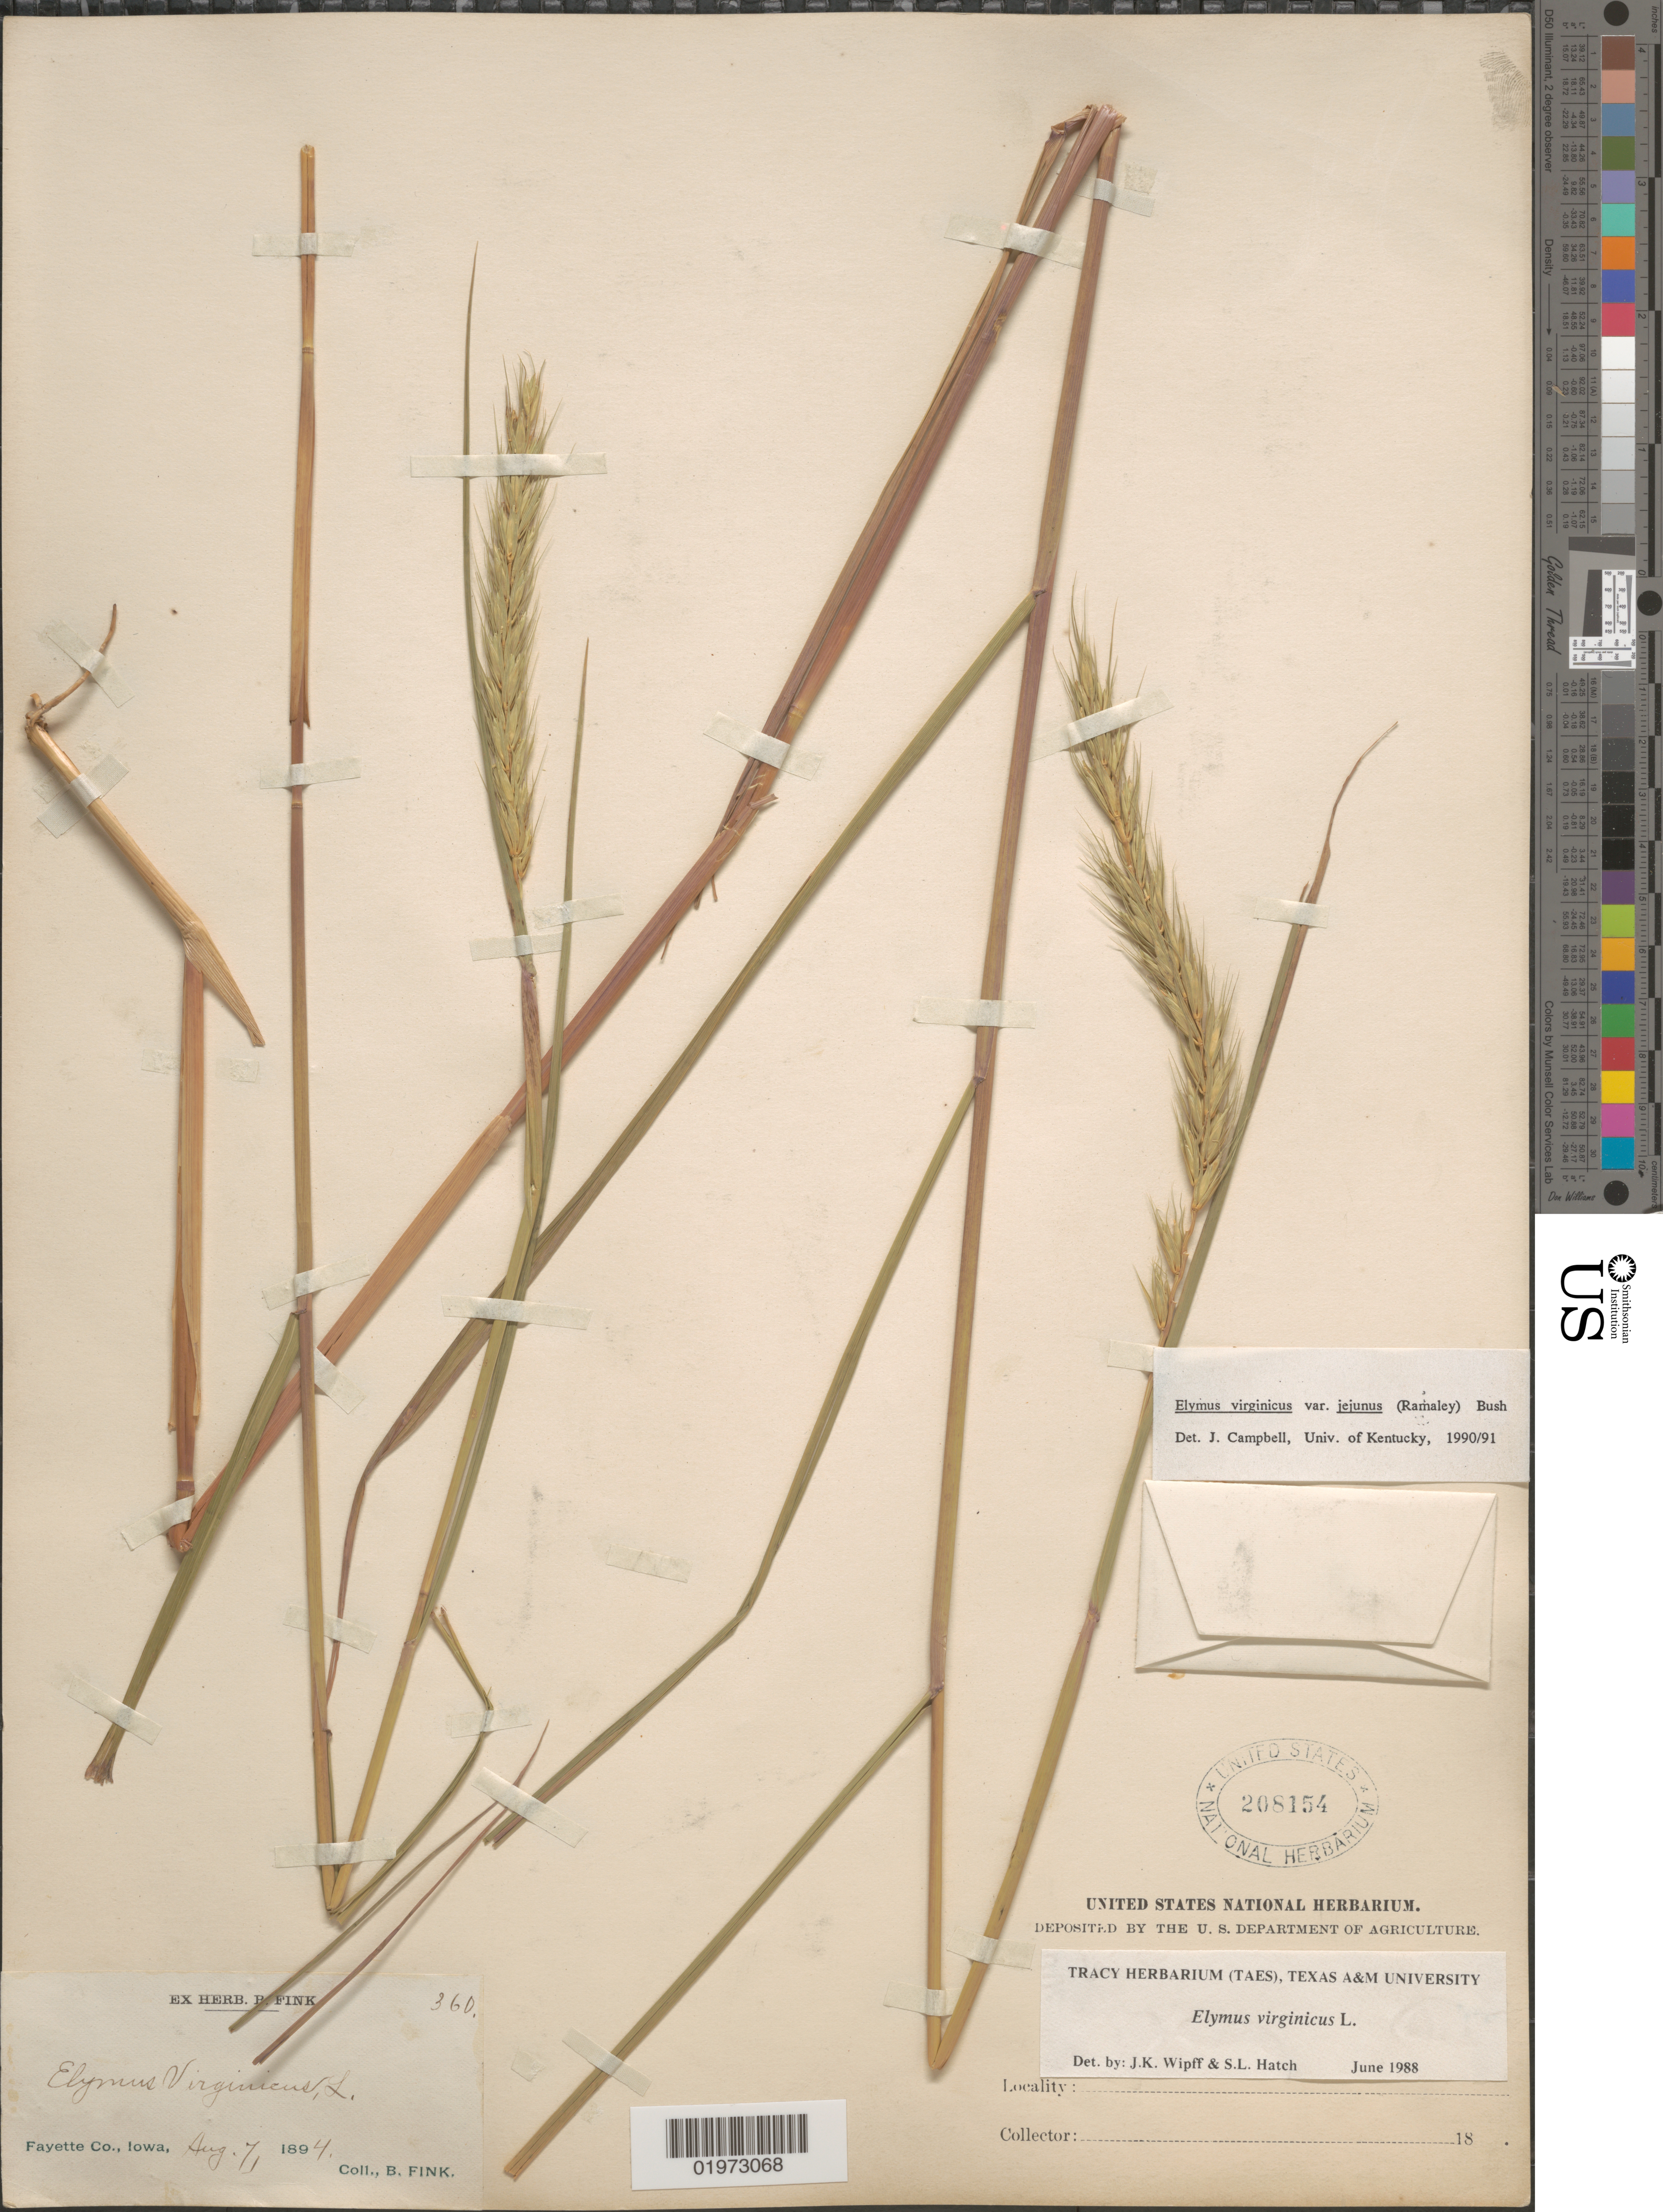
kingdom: Plantae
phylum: Tracheophyta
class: Liliopsida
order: Poales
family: Poaceae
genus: Elymus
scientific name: Elymus virginicus var. virginicus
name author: L.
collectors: B. Fink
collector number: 360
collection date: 1894-08-07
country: United States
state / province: Iowa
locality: Fayette Co.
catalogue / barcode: US 208154